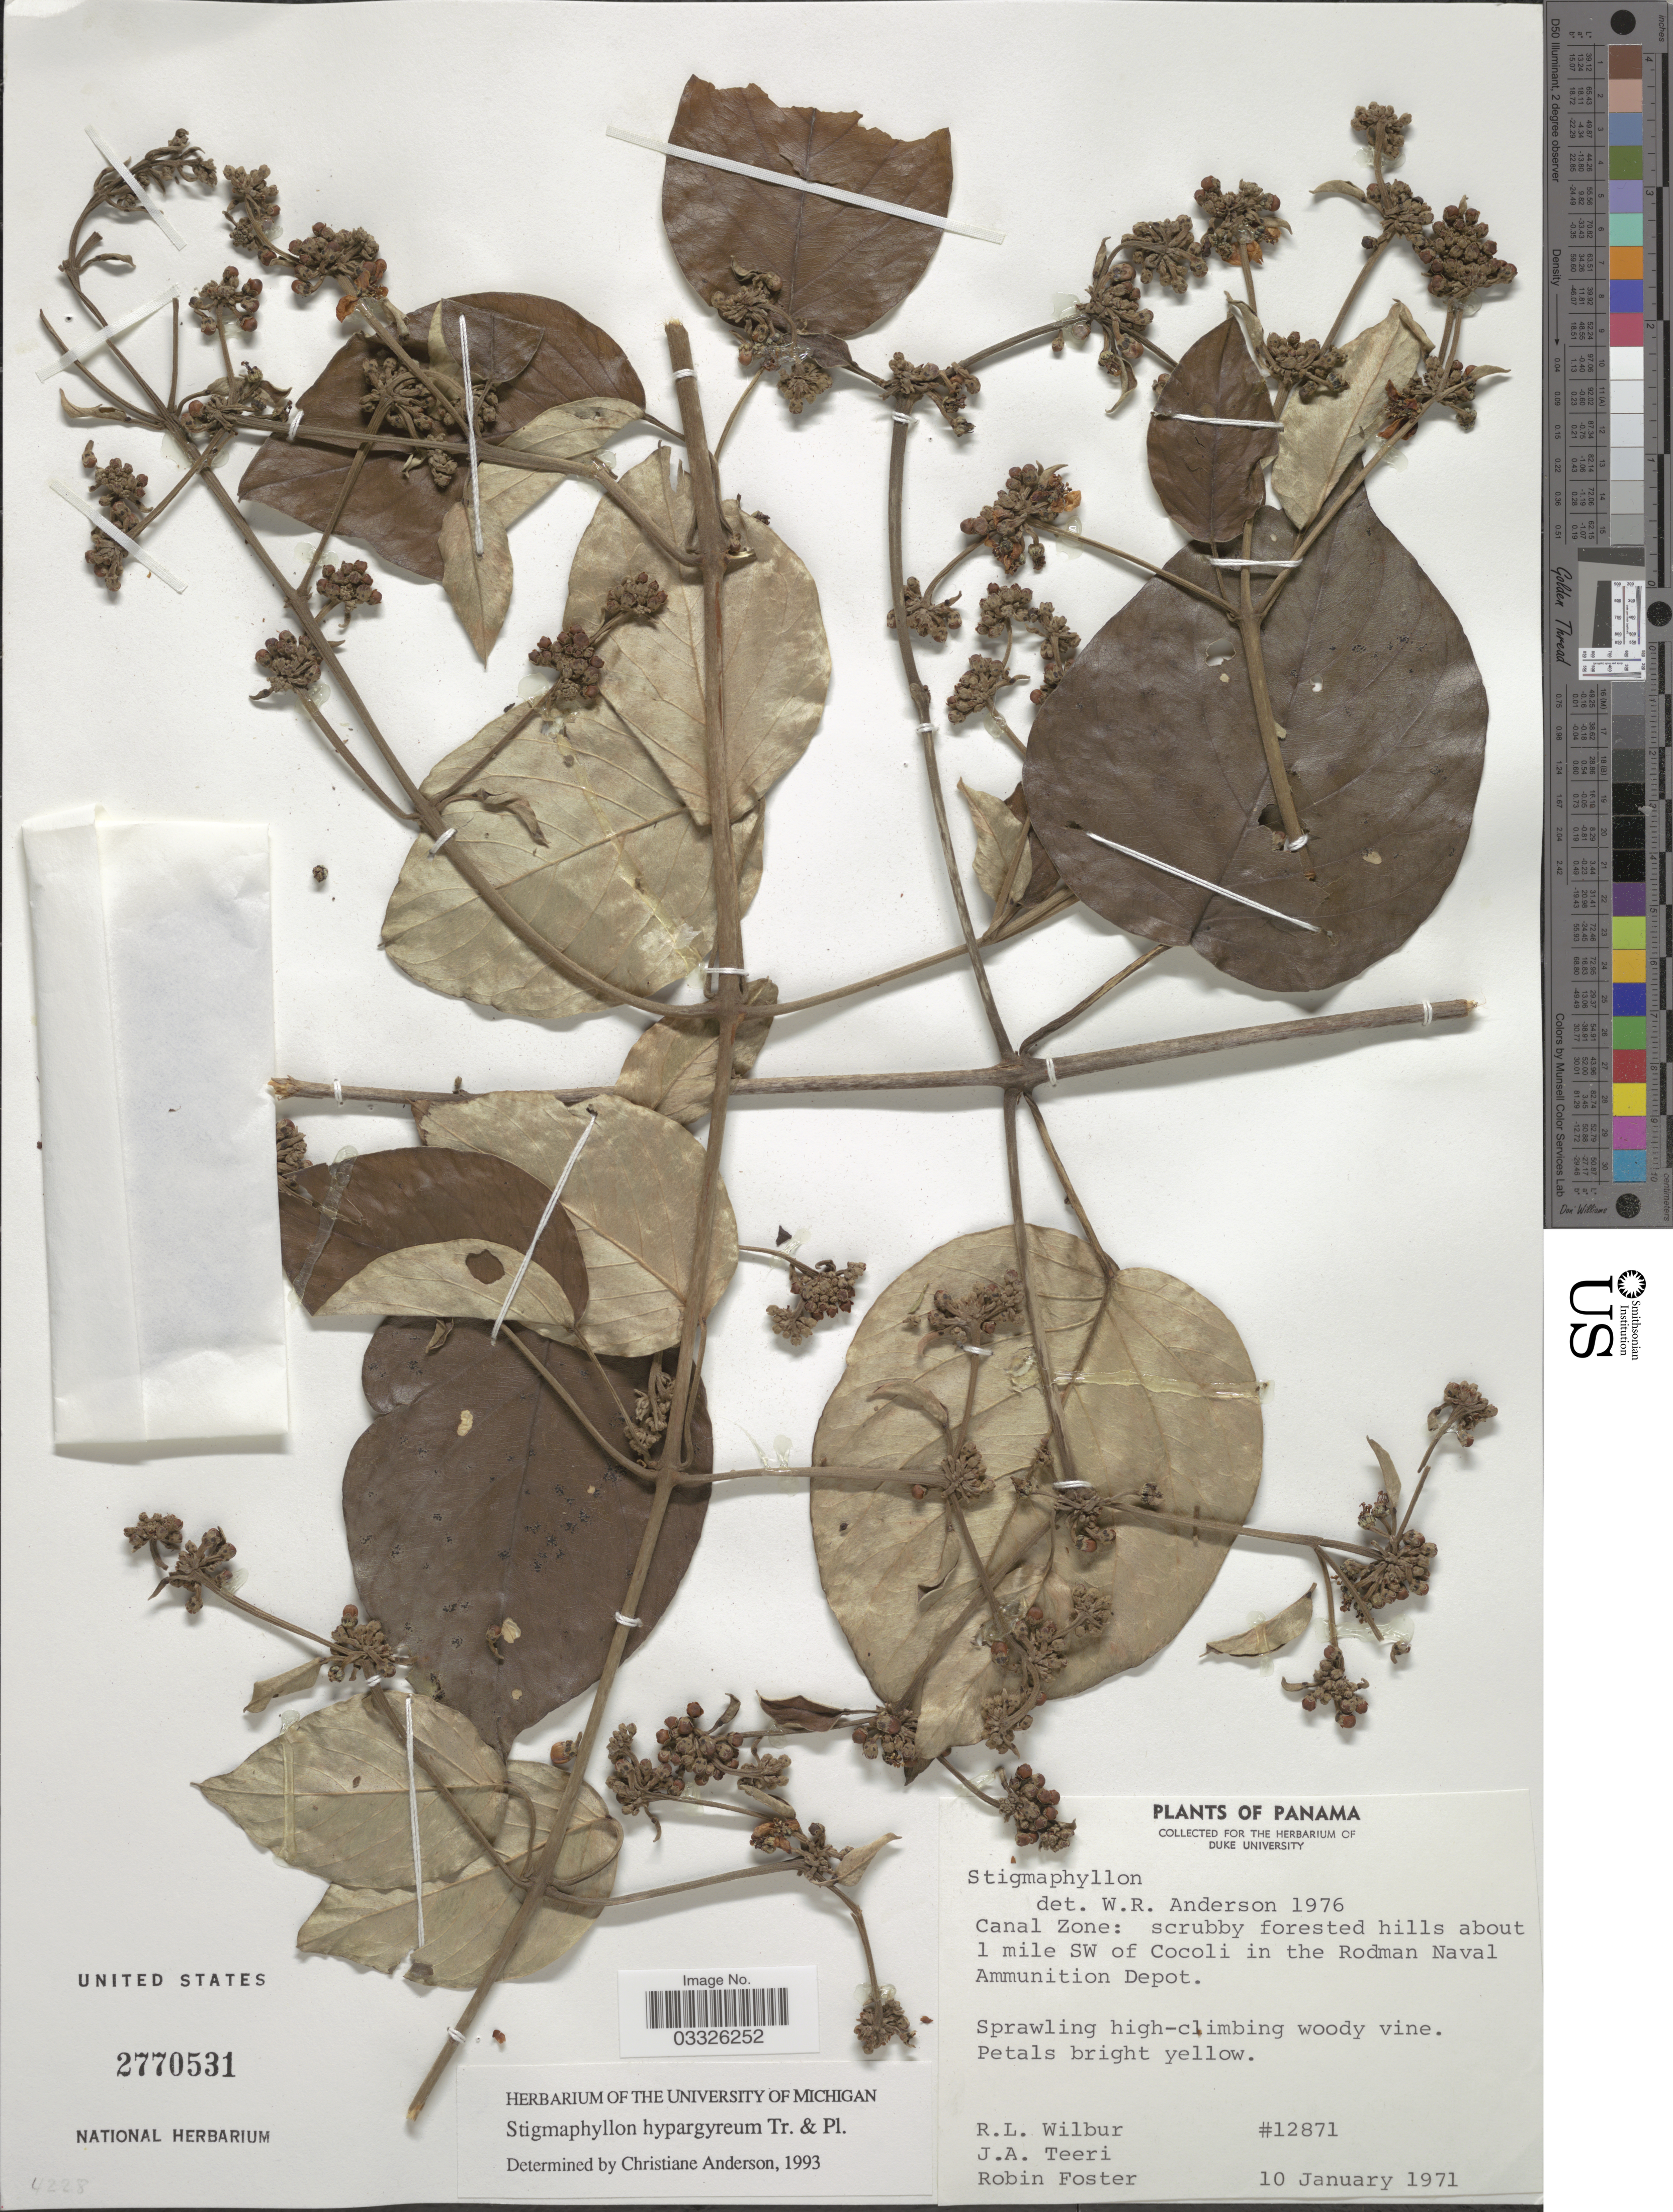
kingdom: Plantae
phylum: Tracheophyta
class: Magnoliopsida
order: Malpighiales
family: Malpighiaceae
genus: Stigmaphyllon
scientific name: Stigmaphyllon hypargyreum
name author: Triana & Planch.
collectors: R. L. Wilbur, J. Teeri & R. B. Foster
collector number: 12871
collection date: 1971-01-10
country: Panama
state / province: Panamá Oeste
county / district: Canal Zone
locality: Scrubby forested hills about 1 mile SW of Cocoli in the Rodman Naval Ammunition Depot.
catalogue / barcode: US 2770531